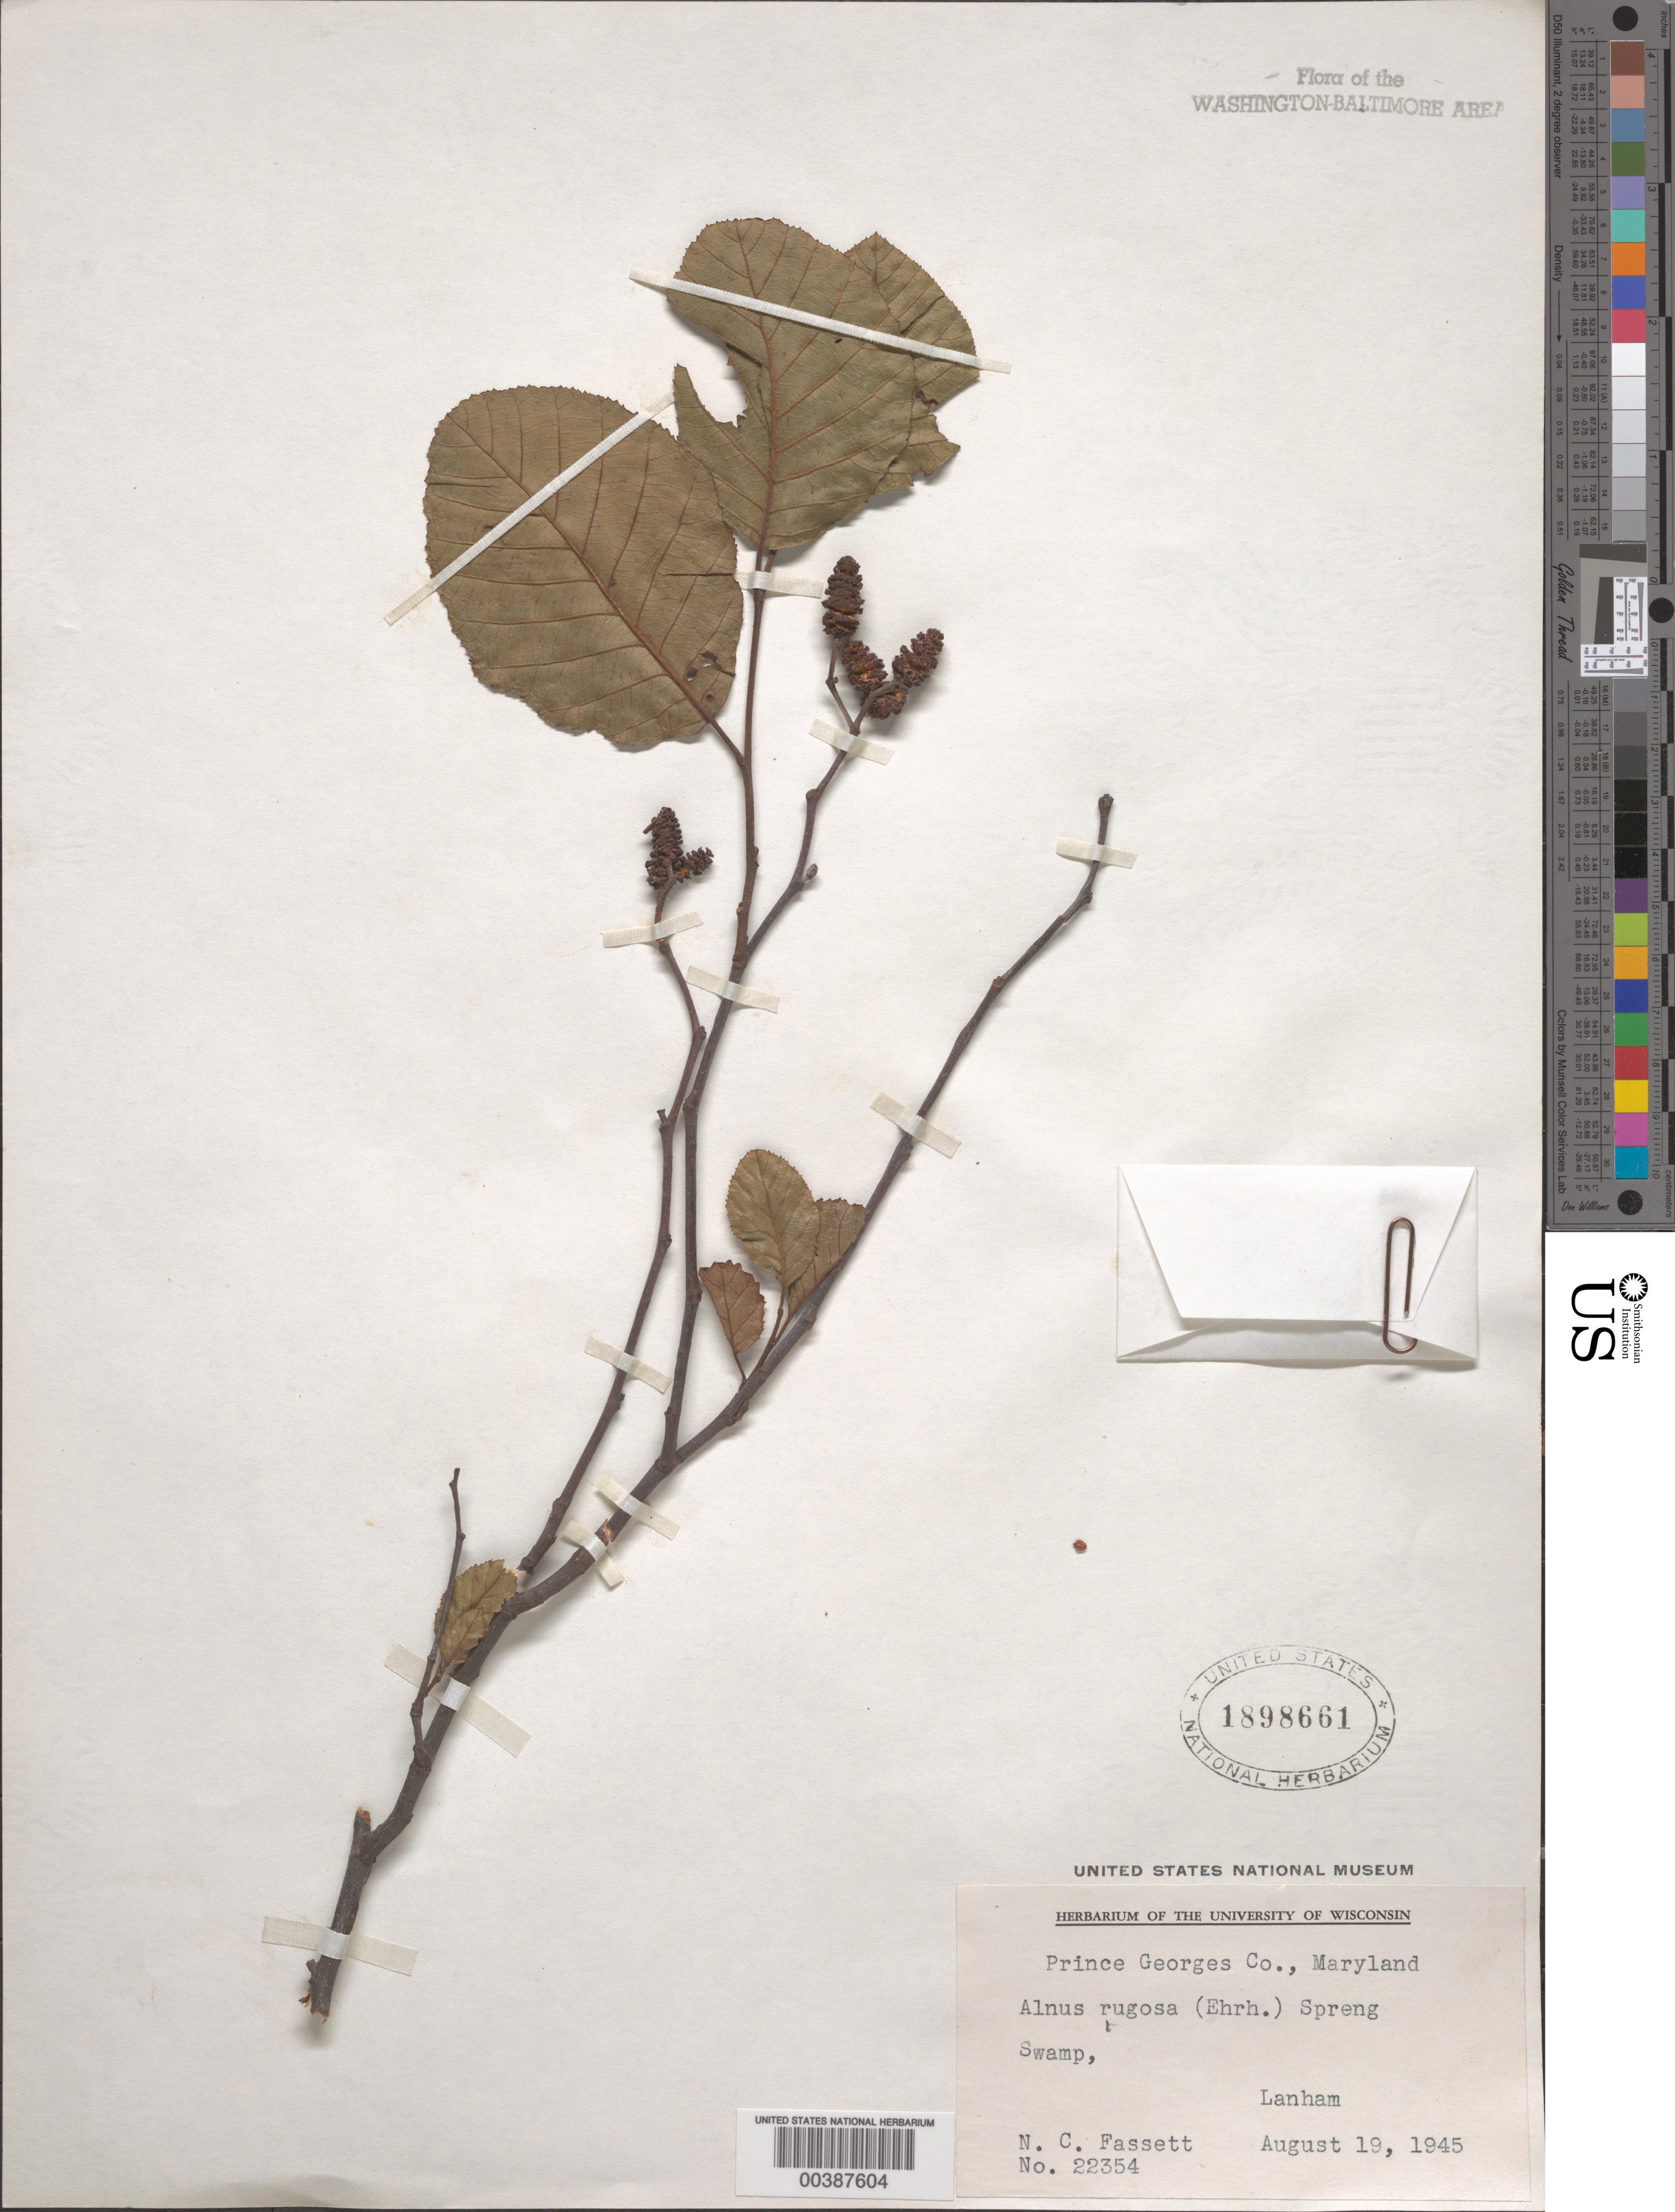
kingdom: Plantae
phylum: Tracheophyta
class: Magnoliopsida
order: Fagales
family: Betulaceae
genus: Alnus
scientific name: Alnus serrulata var. vulgaris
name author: Fernald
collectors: C. Fassett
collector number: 22354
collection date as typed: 19 Aug 1945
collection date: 1945-08-19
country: United States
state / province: Maryland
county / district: Prince George's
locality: Lanham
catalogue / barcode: US 1898661